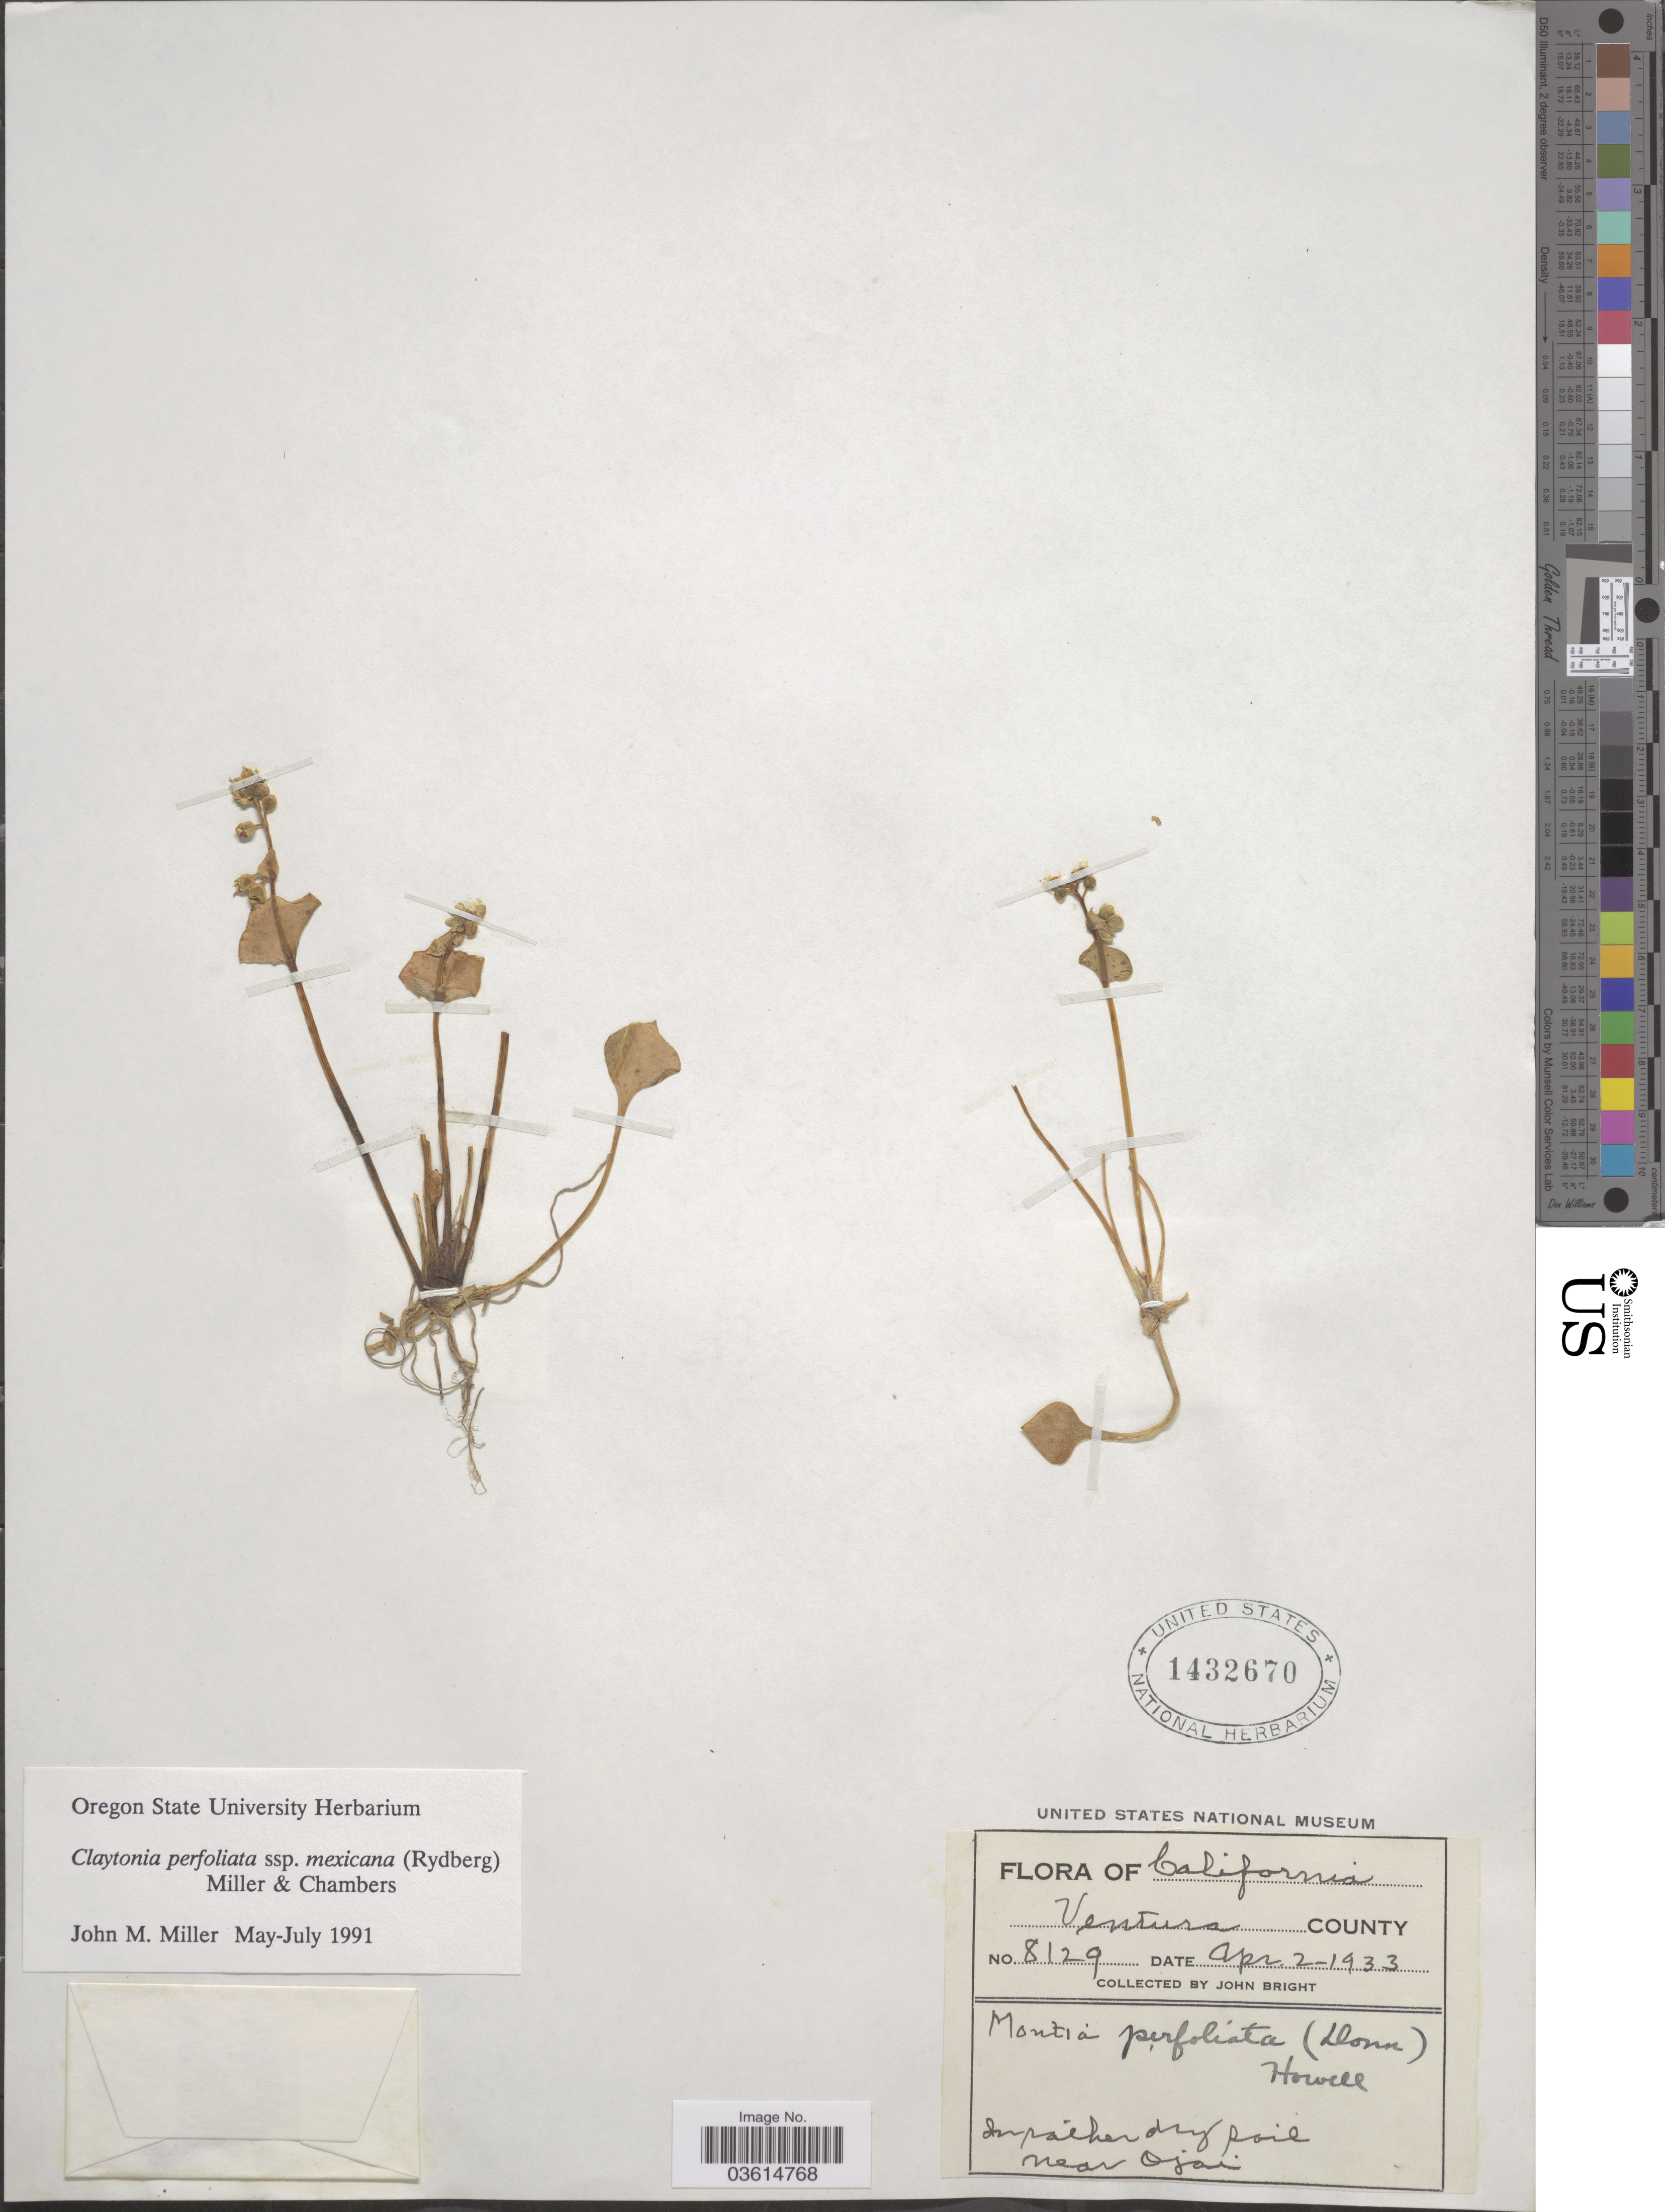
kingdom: Plantae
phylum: Tracheophyta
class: Magnoliopsida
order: Caryophyllales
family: Montiaceae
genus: Claytonia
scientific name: Claytonia perfoliata subsp. mexicana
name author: (Rydb.) Mill. & Chambers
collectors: J. Bright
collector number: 8129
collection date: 1933-04-02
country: United States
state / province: California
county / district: Ventura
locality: Ventura County. Near Ojai.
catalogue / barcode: US 1432670